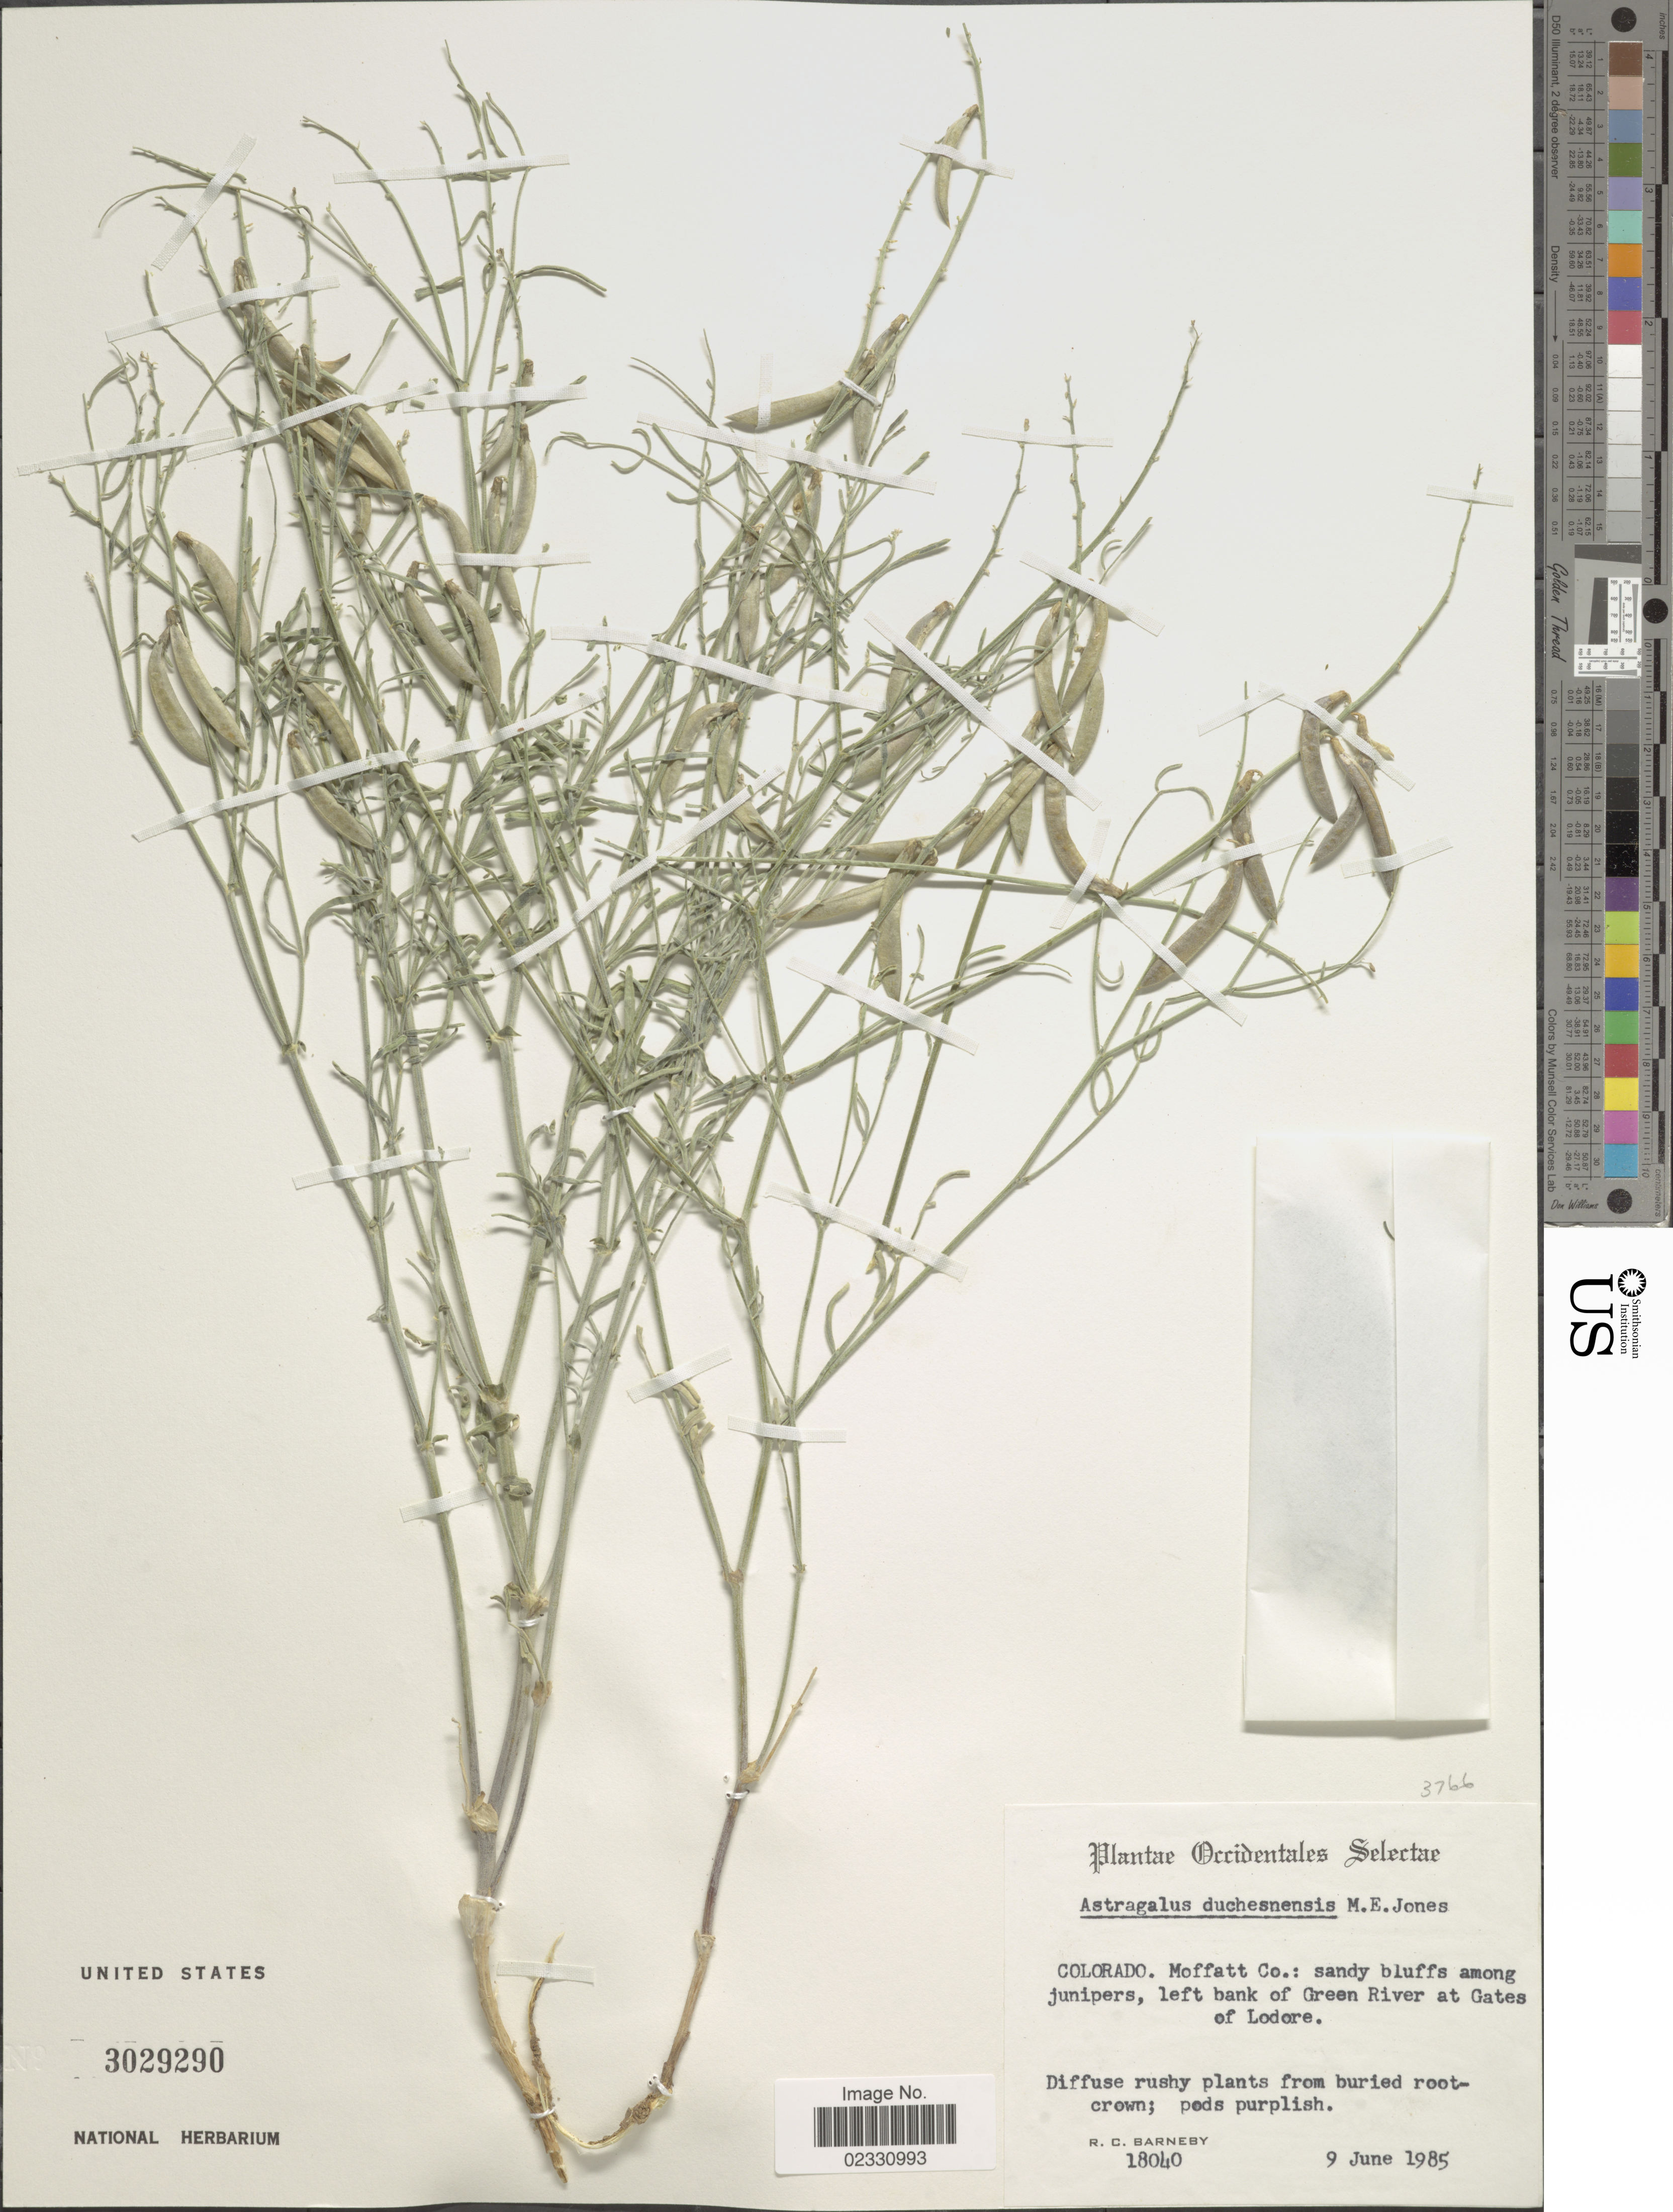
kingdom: Plantae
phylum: Tracheophyta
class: Magnoliopsida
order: Fabales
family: Fabaceae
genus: Astragalus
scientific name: Astragalus duchesnensis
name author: M.E. Jones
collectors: R. C. Barneby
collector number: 18040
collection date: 1985-06-09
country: United States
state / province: Colorado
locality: Occidentales Selectae, Moffatt Co: sandy bluffs among junipers, left bank of Green River at Gates or Lodore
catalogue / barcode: US 3029290